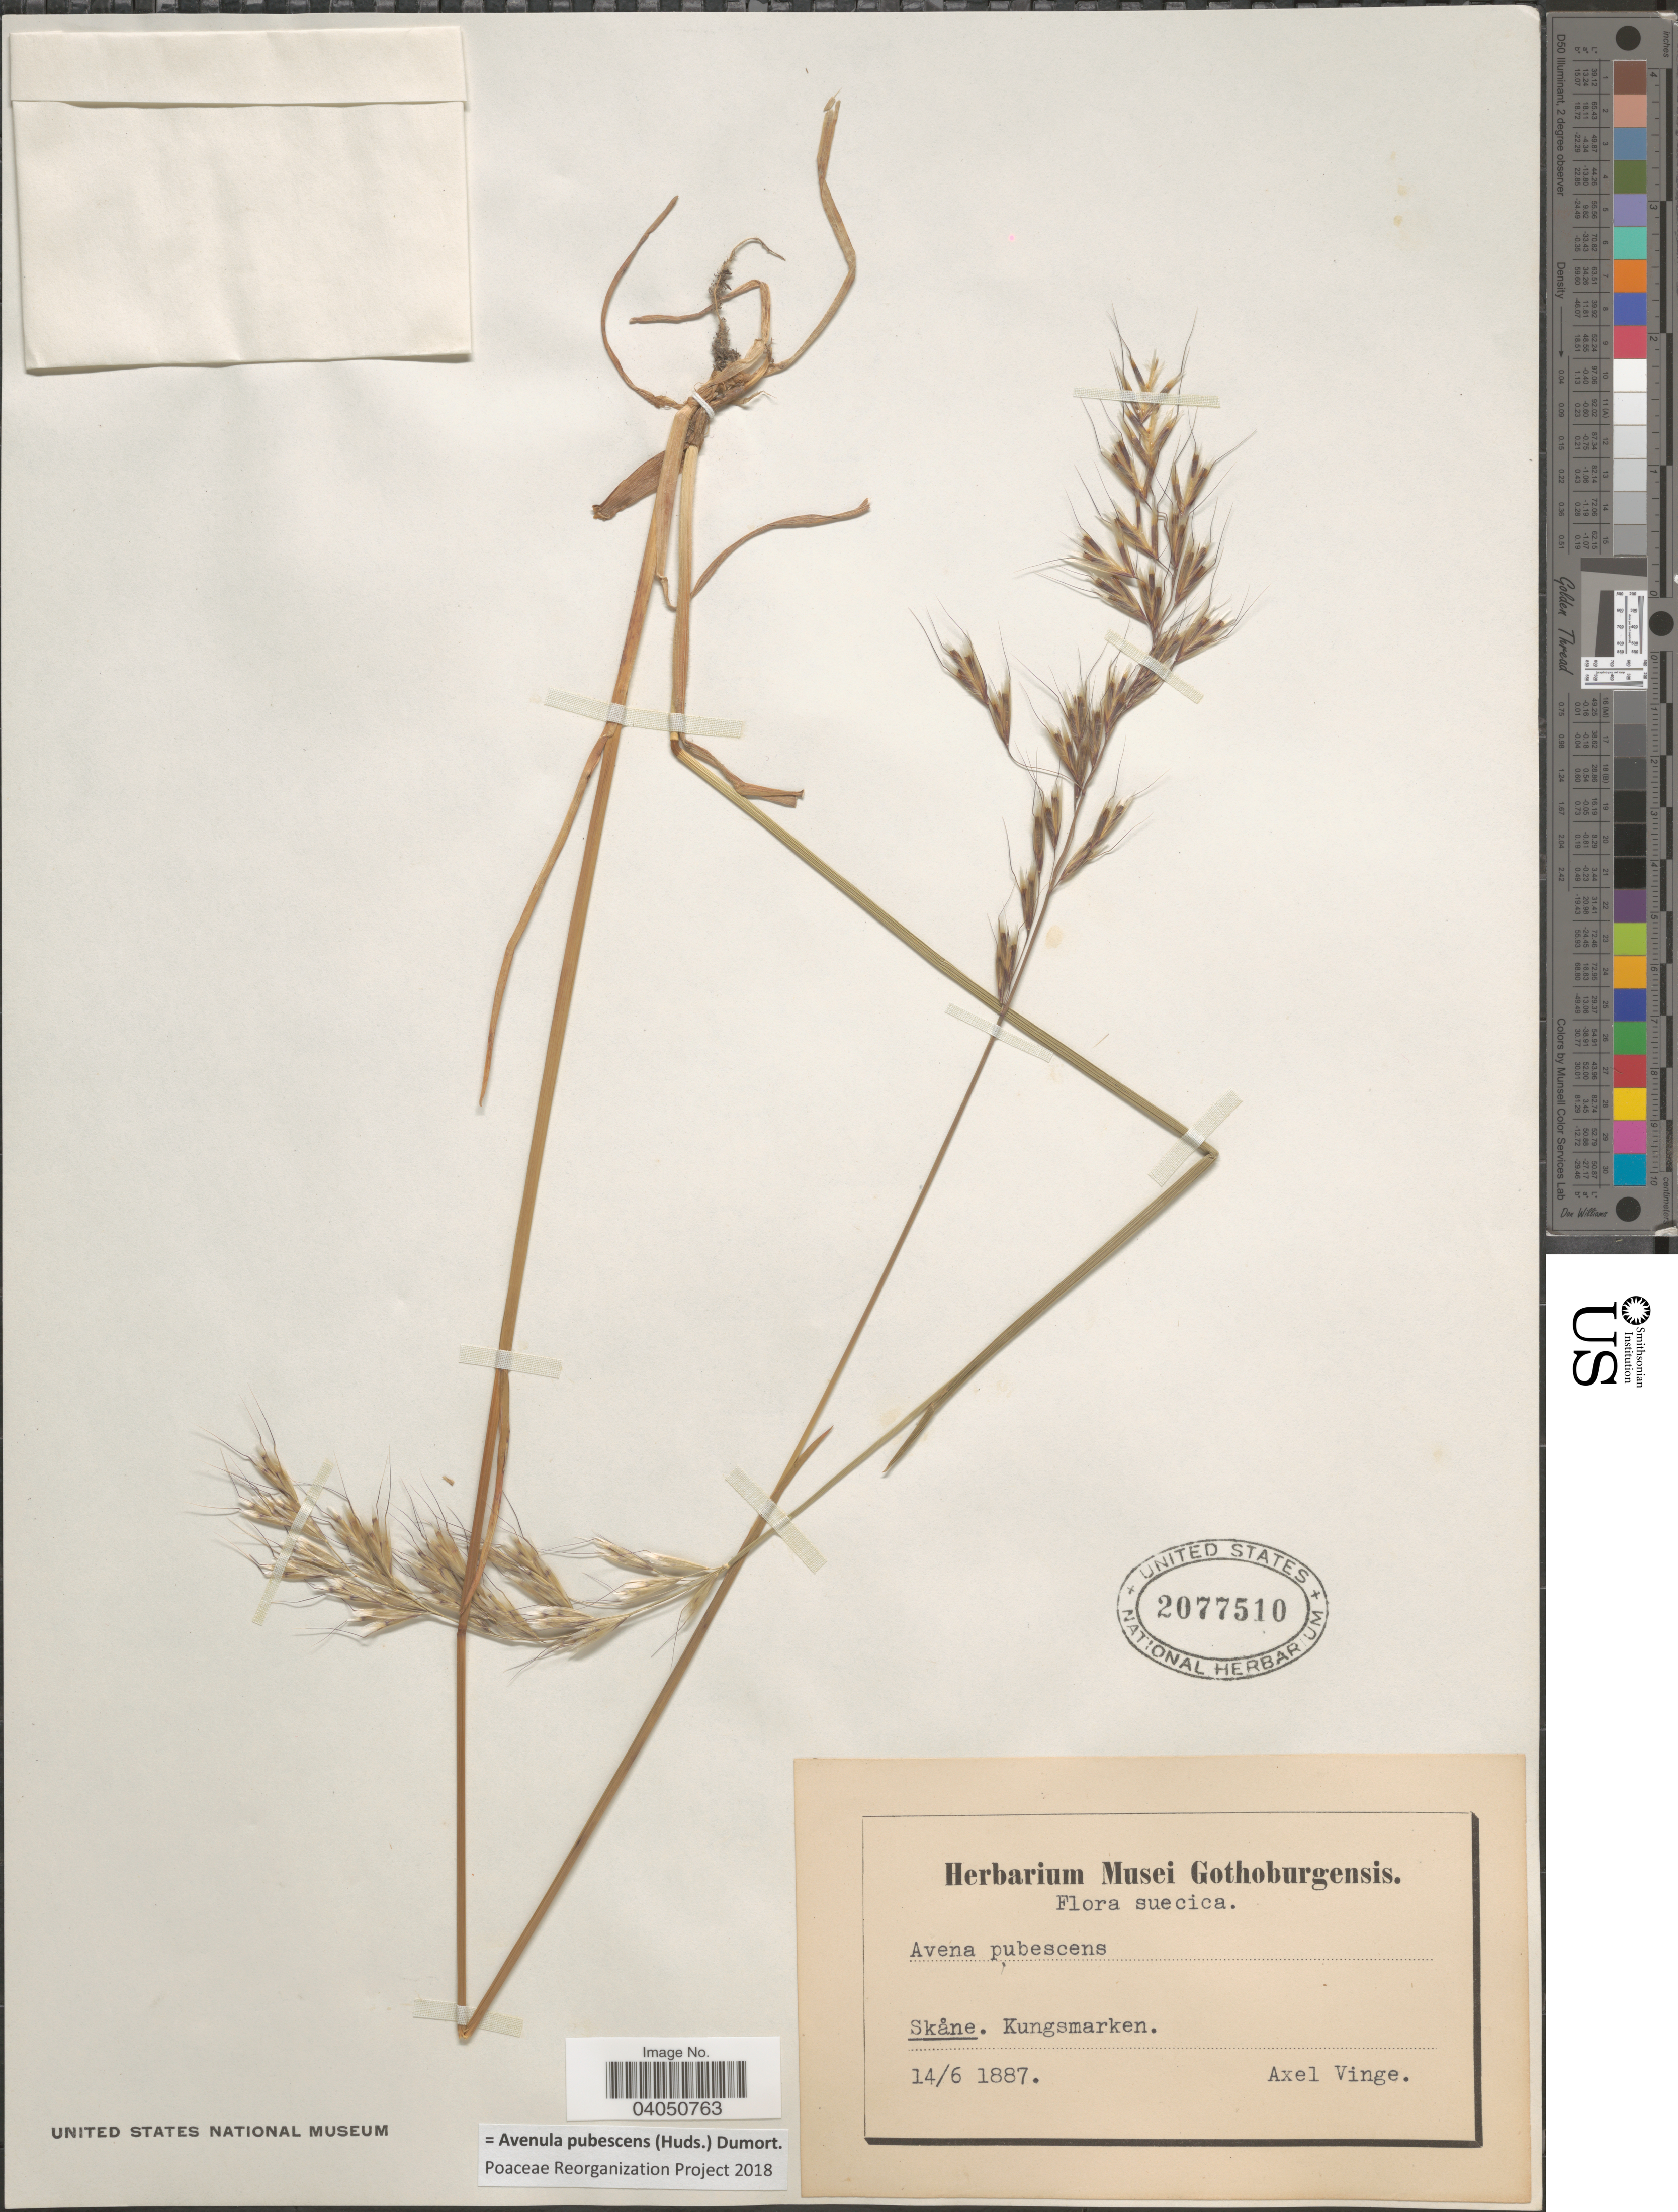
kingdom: Plantae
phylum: Tracheophyta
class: Liliopsida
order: Poales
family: Poaceae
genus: Avenula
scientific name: Avenula pubescens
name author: (Huds.) Dumort.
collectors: A. Vinge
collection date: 1887-06-14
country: Sweden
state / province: Skåne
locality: Suecica. Kungsmarken.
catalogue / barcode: US 2077510